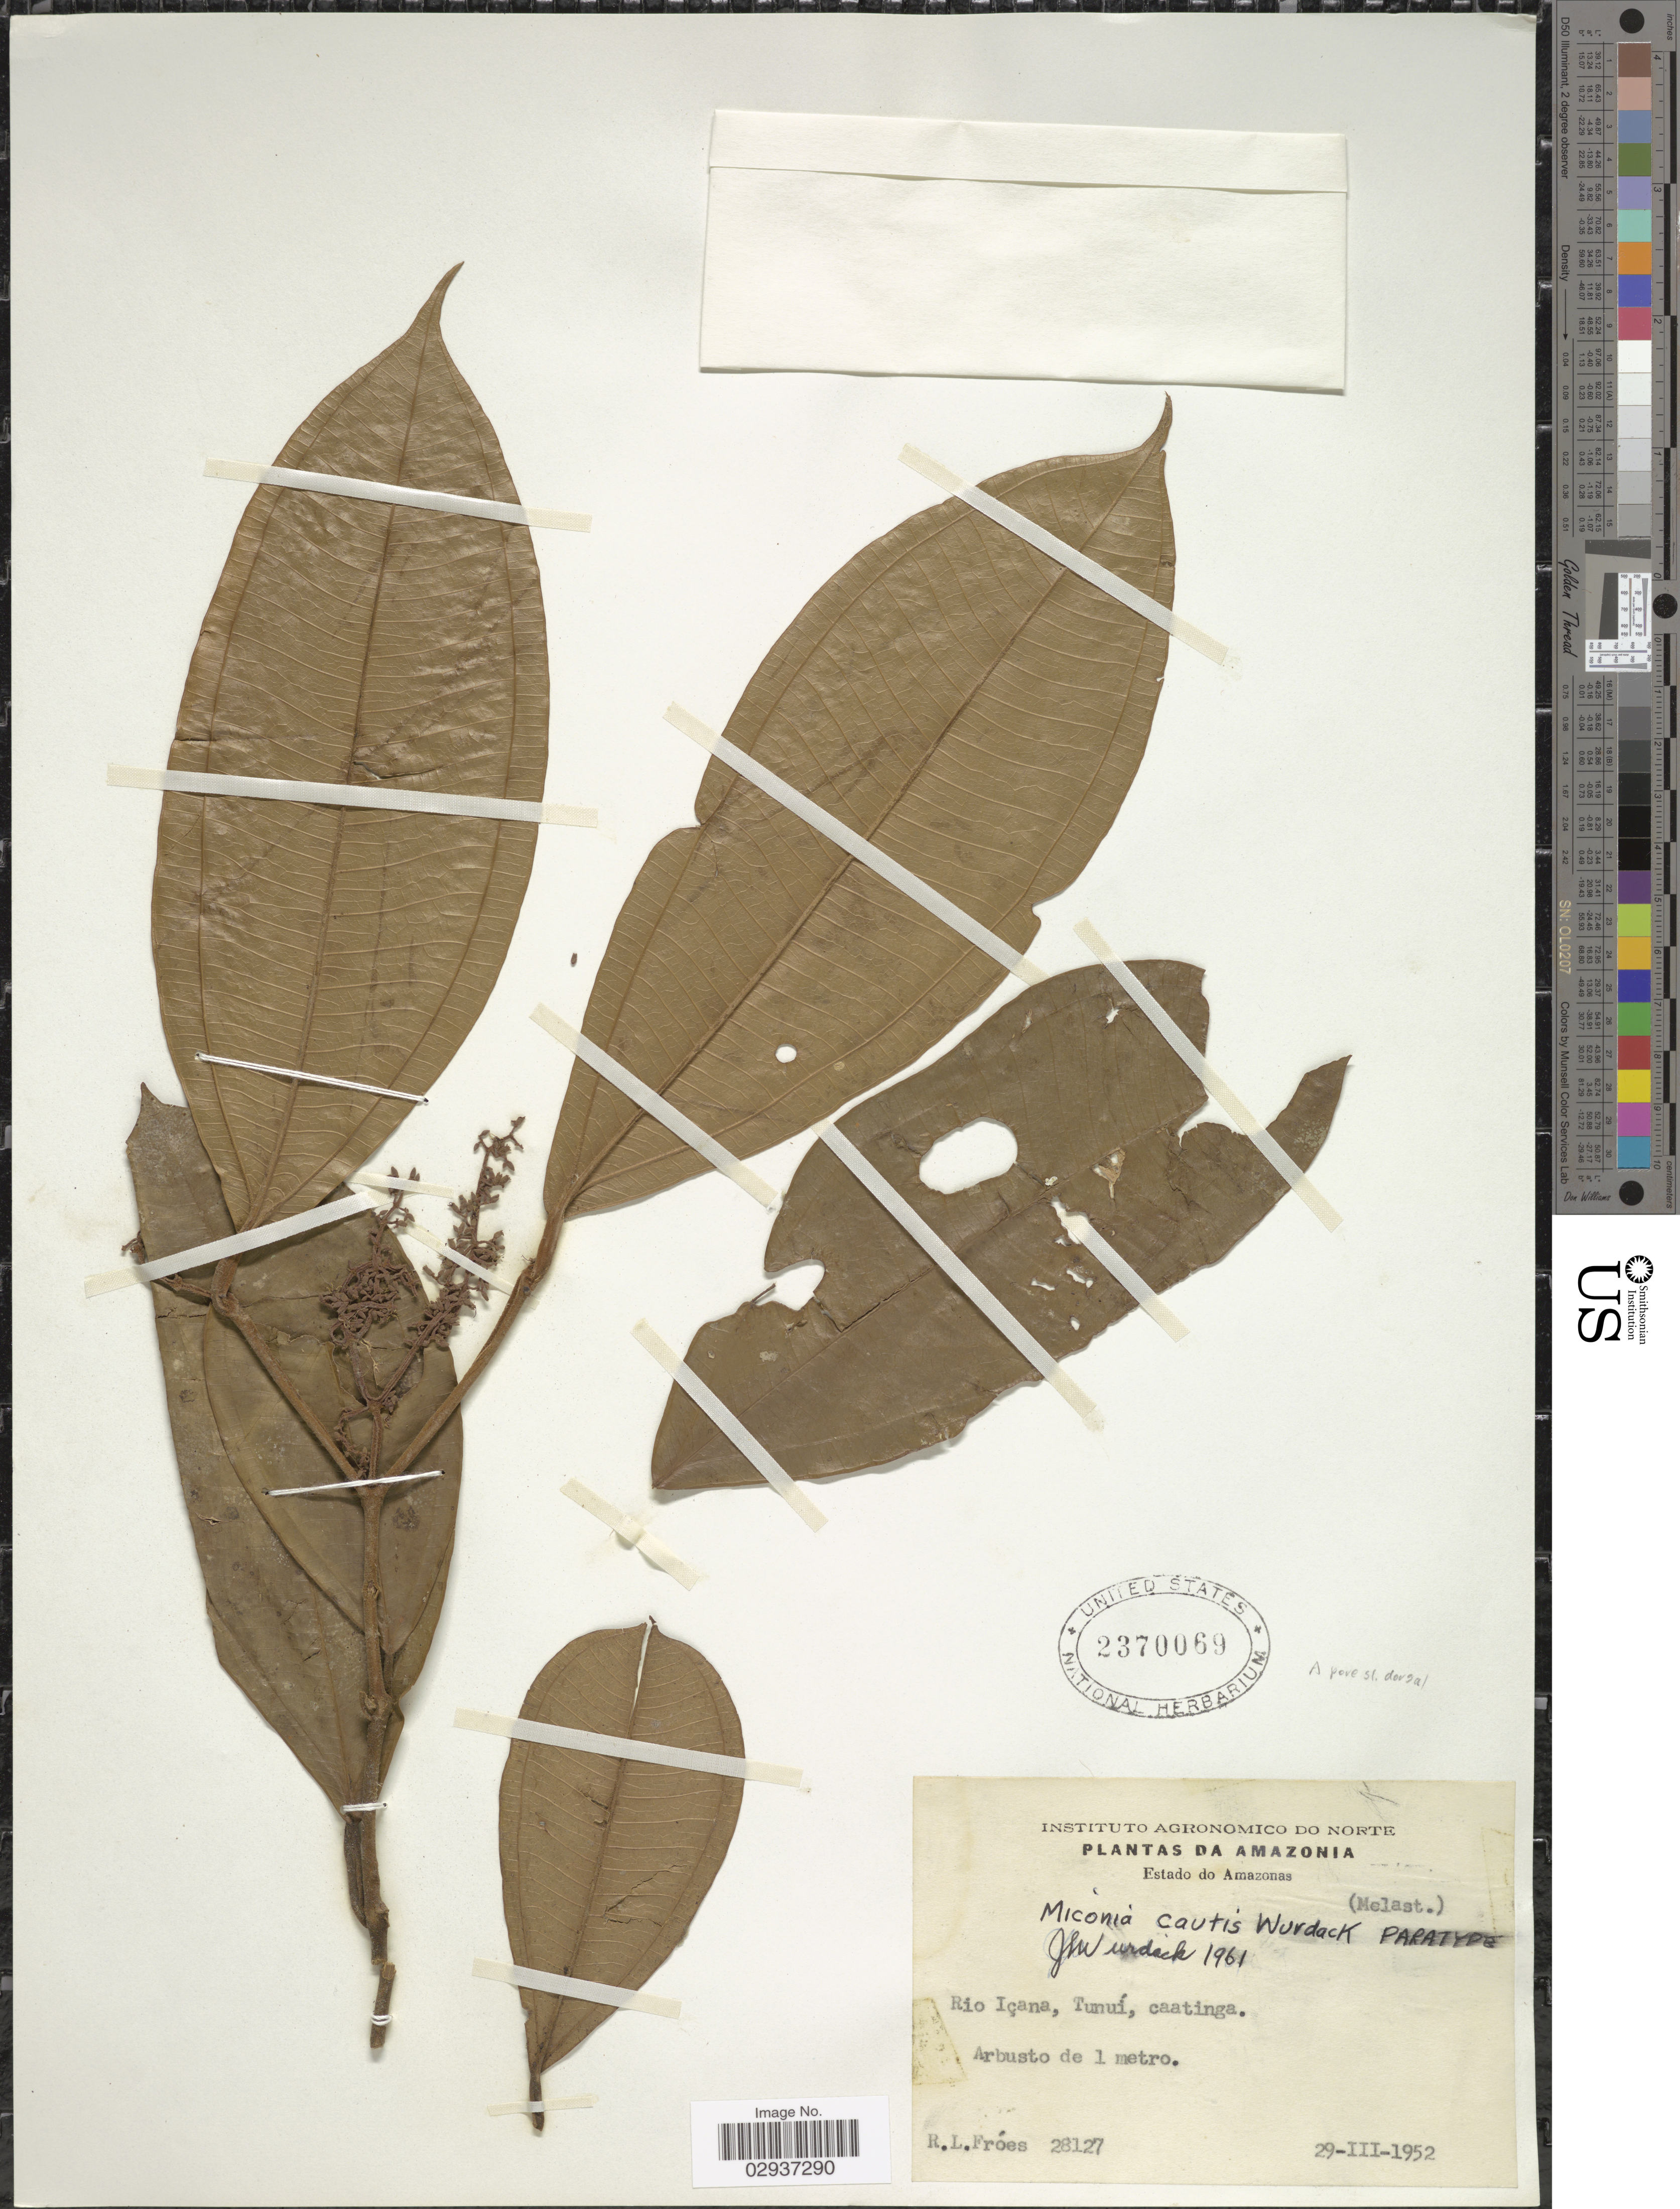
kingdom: Plantae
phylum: Tracheophyta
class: Magnoliopsida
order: Myrtales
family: Melastomataceae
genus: Miconia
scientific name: Miconia cautis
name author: Wurdack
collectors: R. Froes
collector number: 28127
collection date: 1952-03-29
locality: Amazonia. Estado do Amazonas. Rio Içana, Tunuí, caatinga.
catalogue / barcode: US 2370069